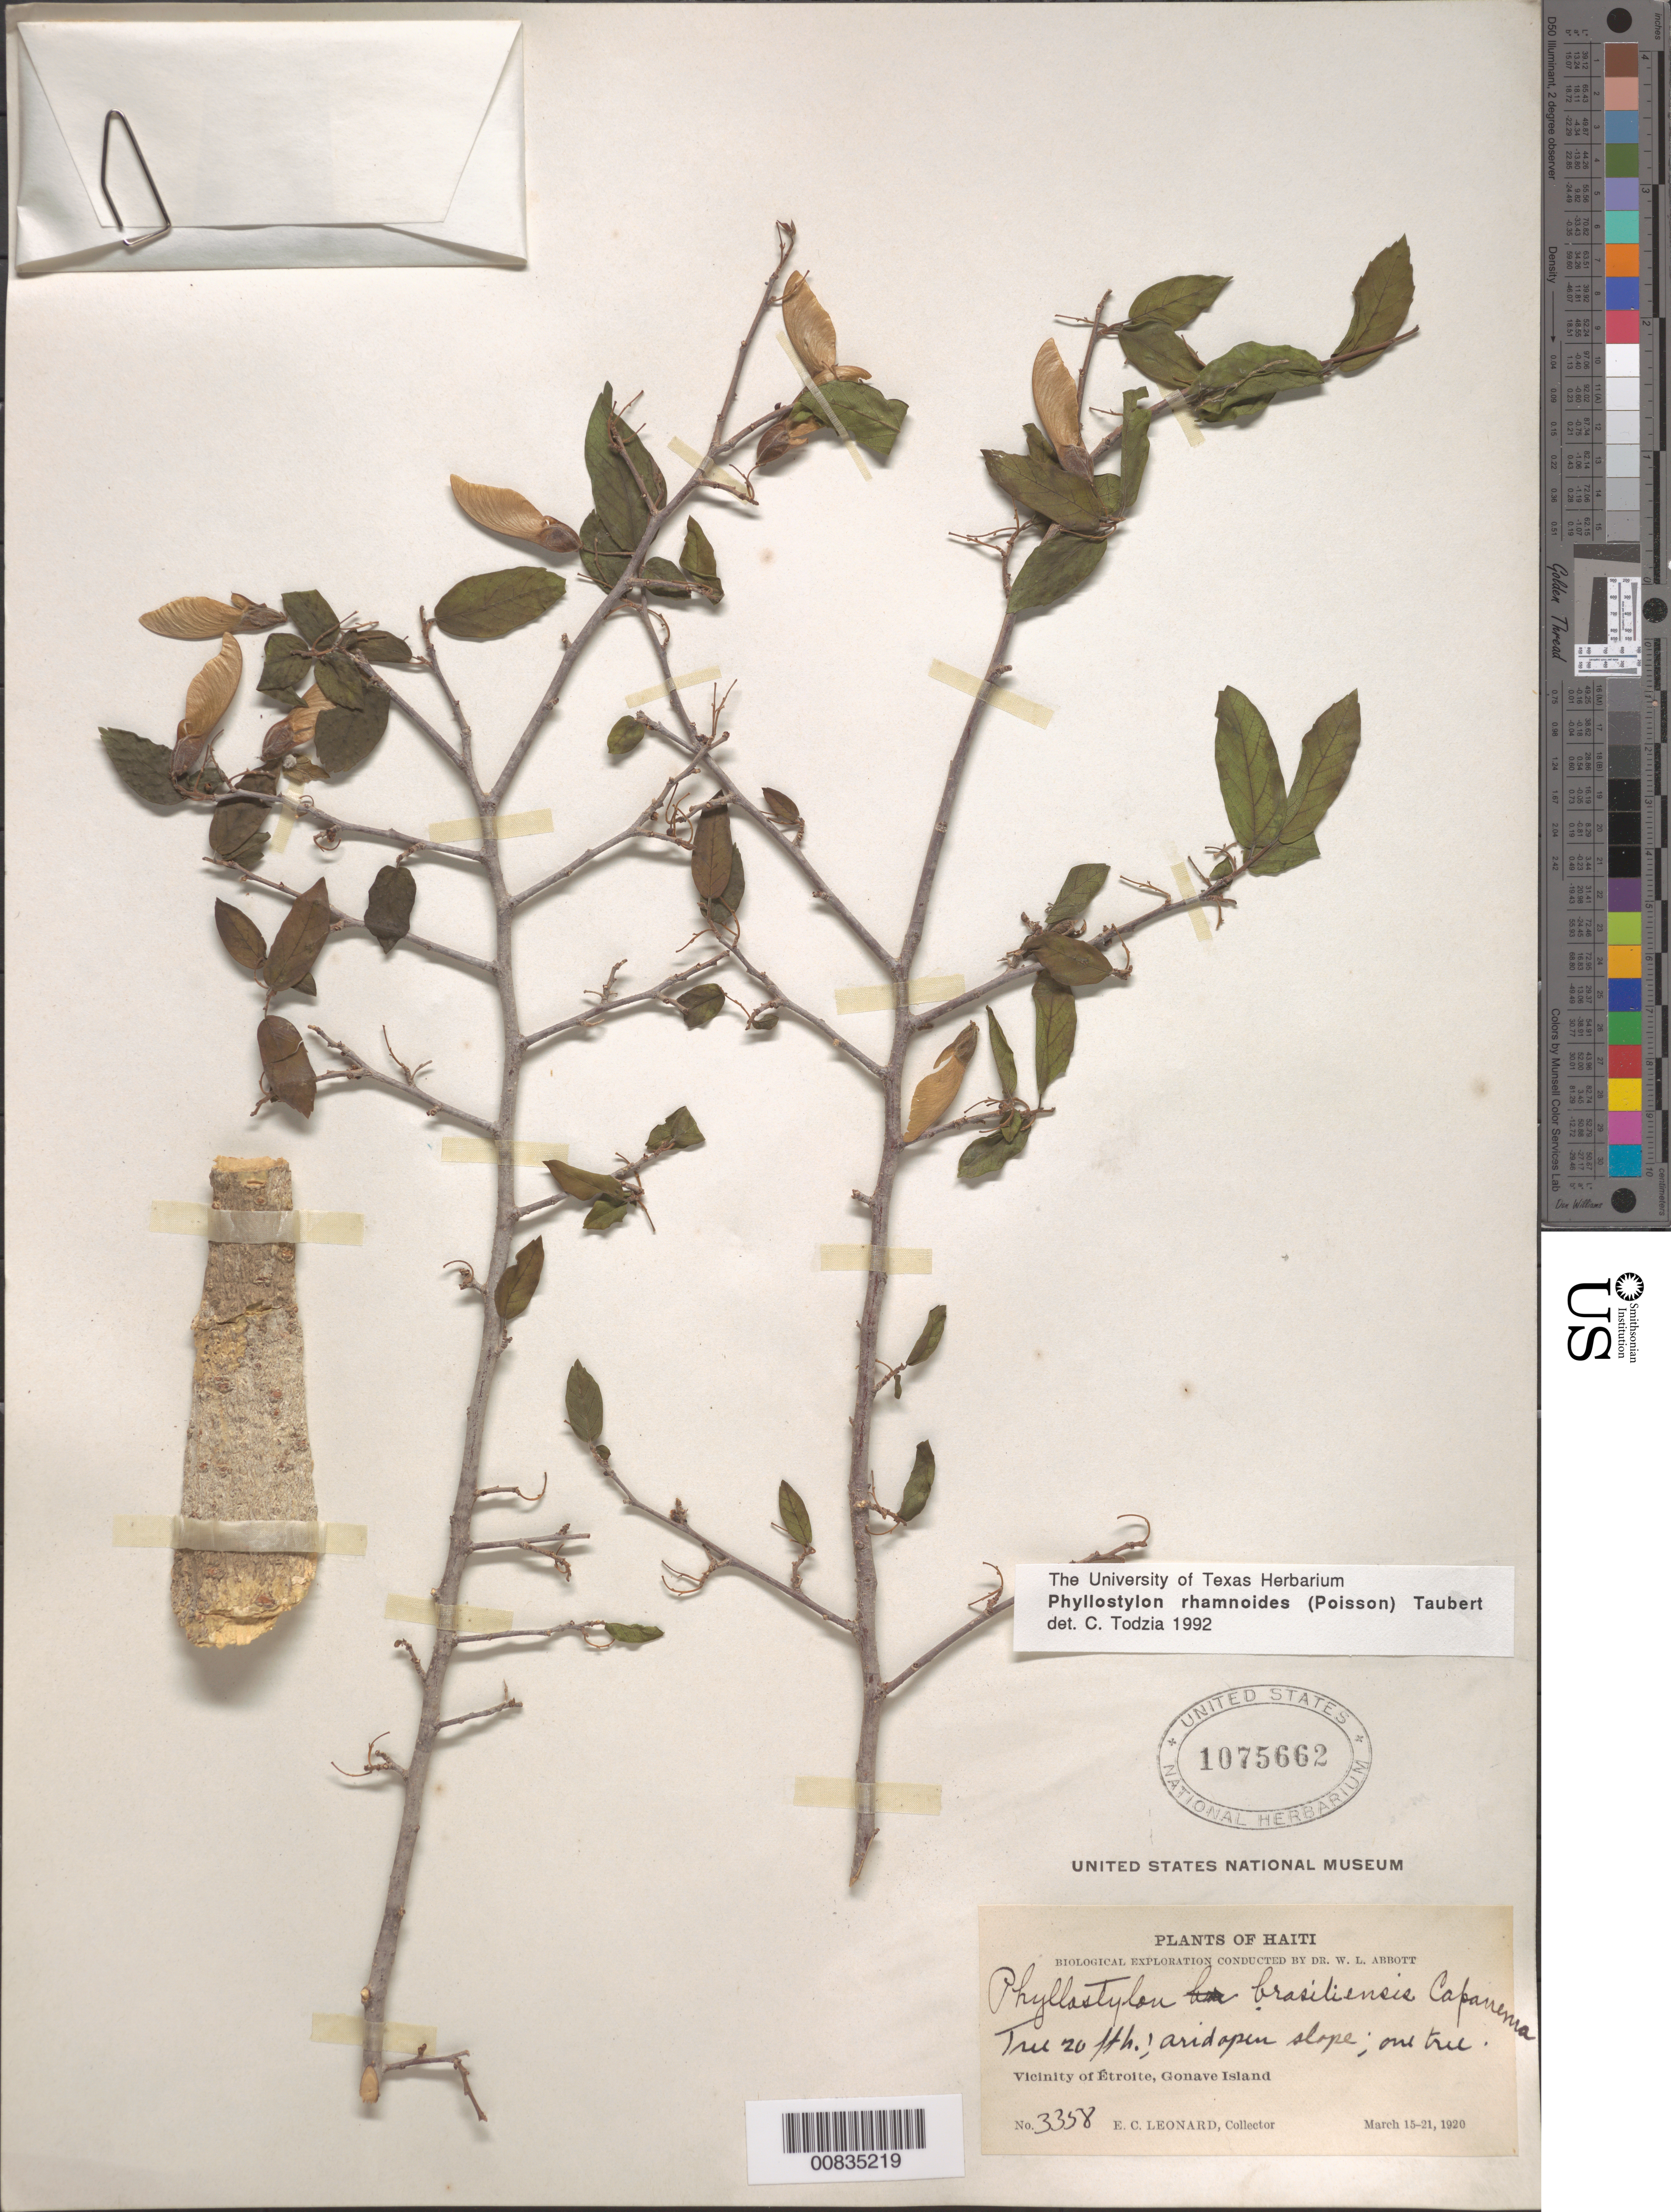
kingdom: Plantae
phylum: Tracheophyta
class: Magnoliopsida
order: Rosales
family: Ulmaceae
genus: Phyllostylon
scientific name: Phyllostylon rhamnoides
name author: (J. Poiss.) Taub.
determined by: Todzia, C. A., (TEX), University of Texas Austin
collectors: E. C. Leonard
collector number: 3358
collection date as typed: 15 Mar 1920 to 21 Mar 1920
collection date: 1920-03-15/1920-03-21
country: Haiti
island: Gonave I.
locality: Vicinity of Étroite.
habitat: Arid open slope.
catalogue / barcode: US 1075662